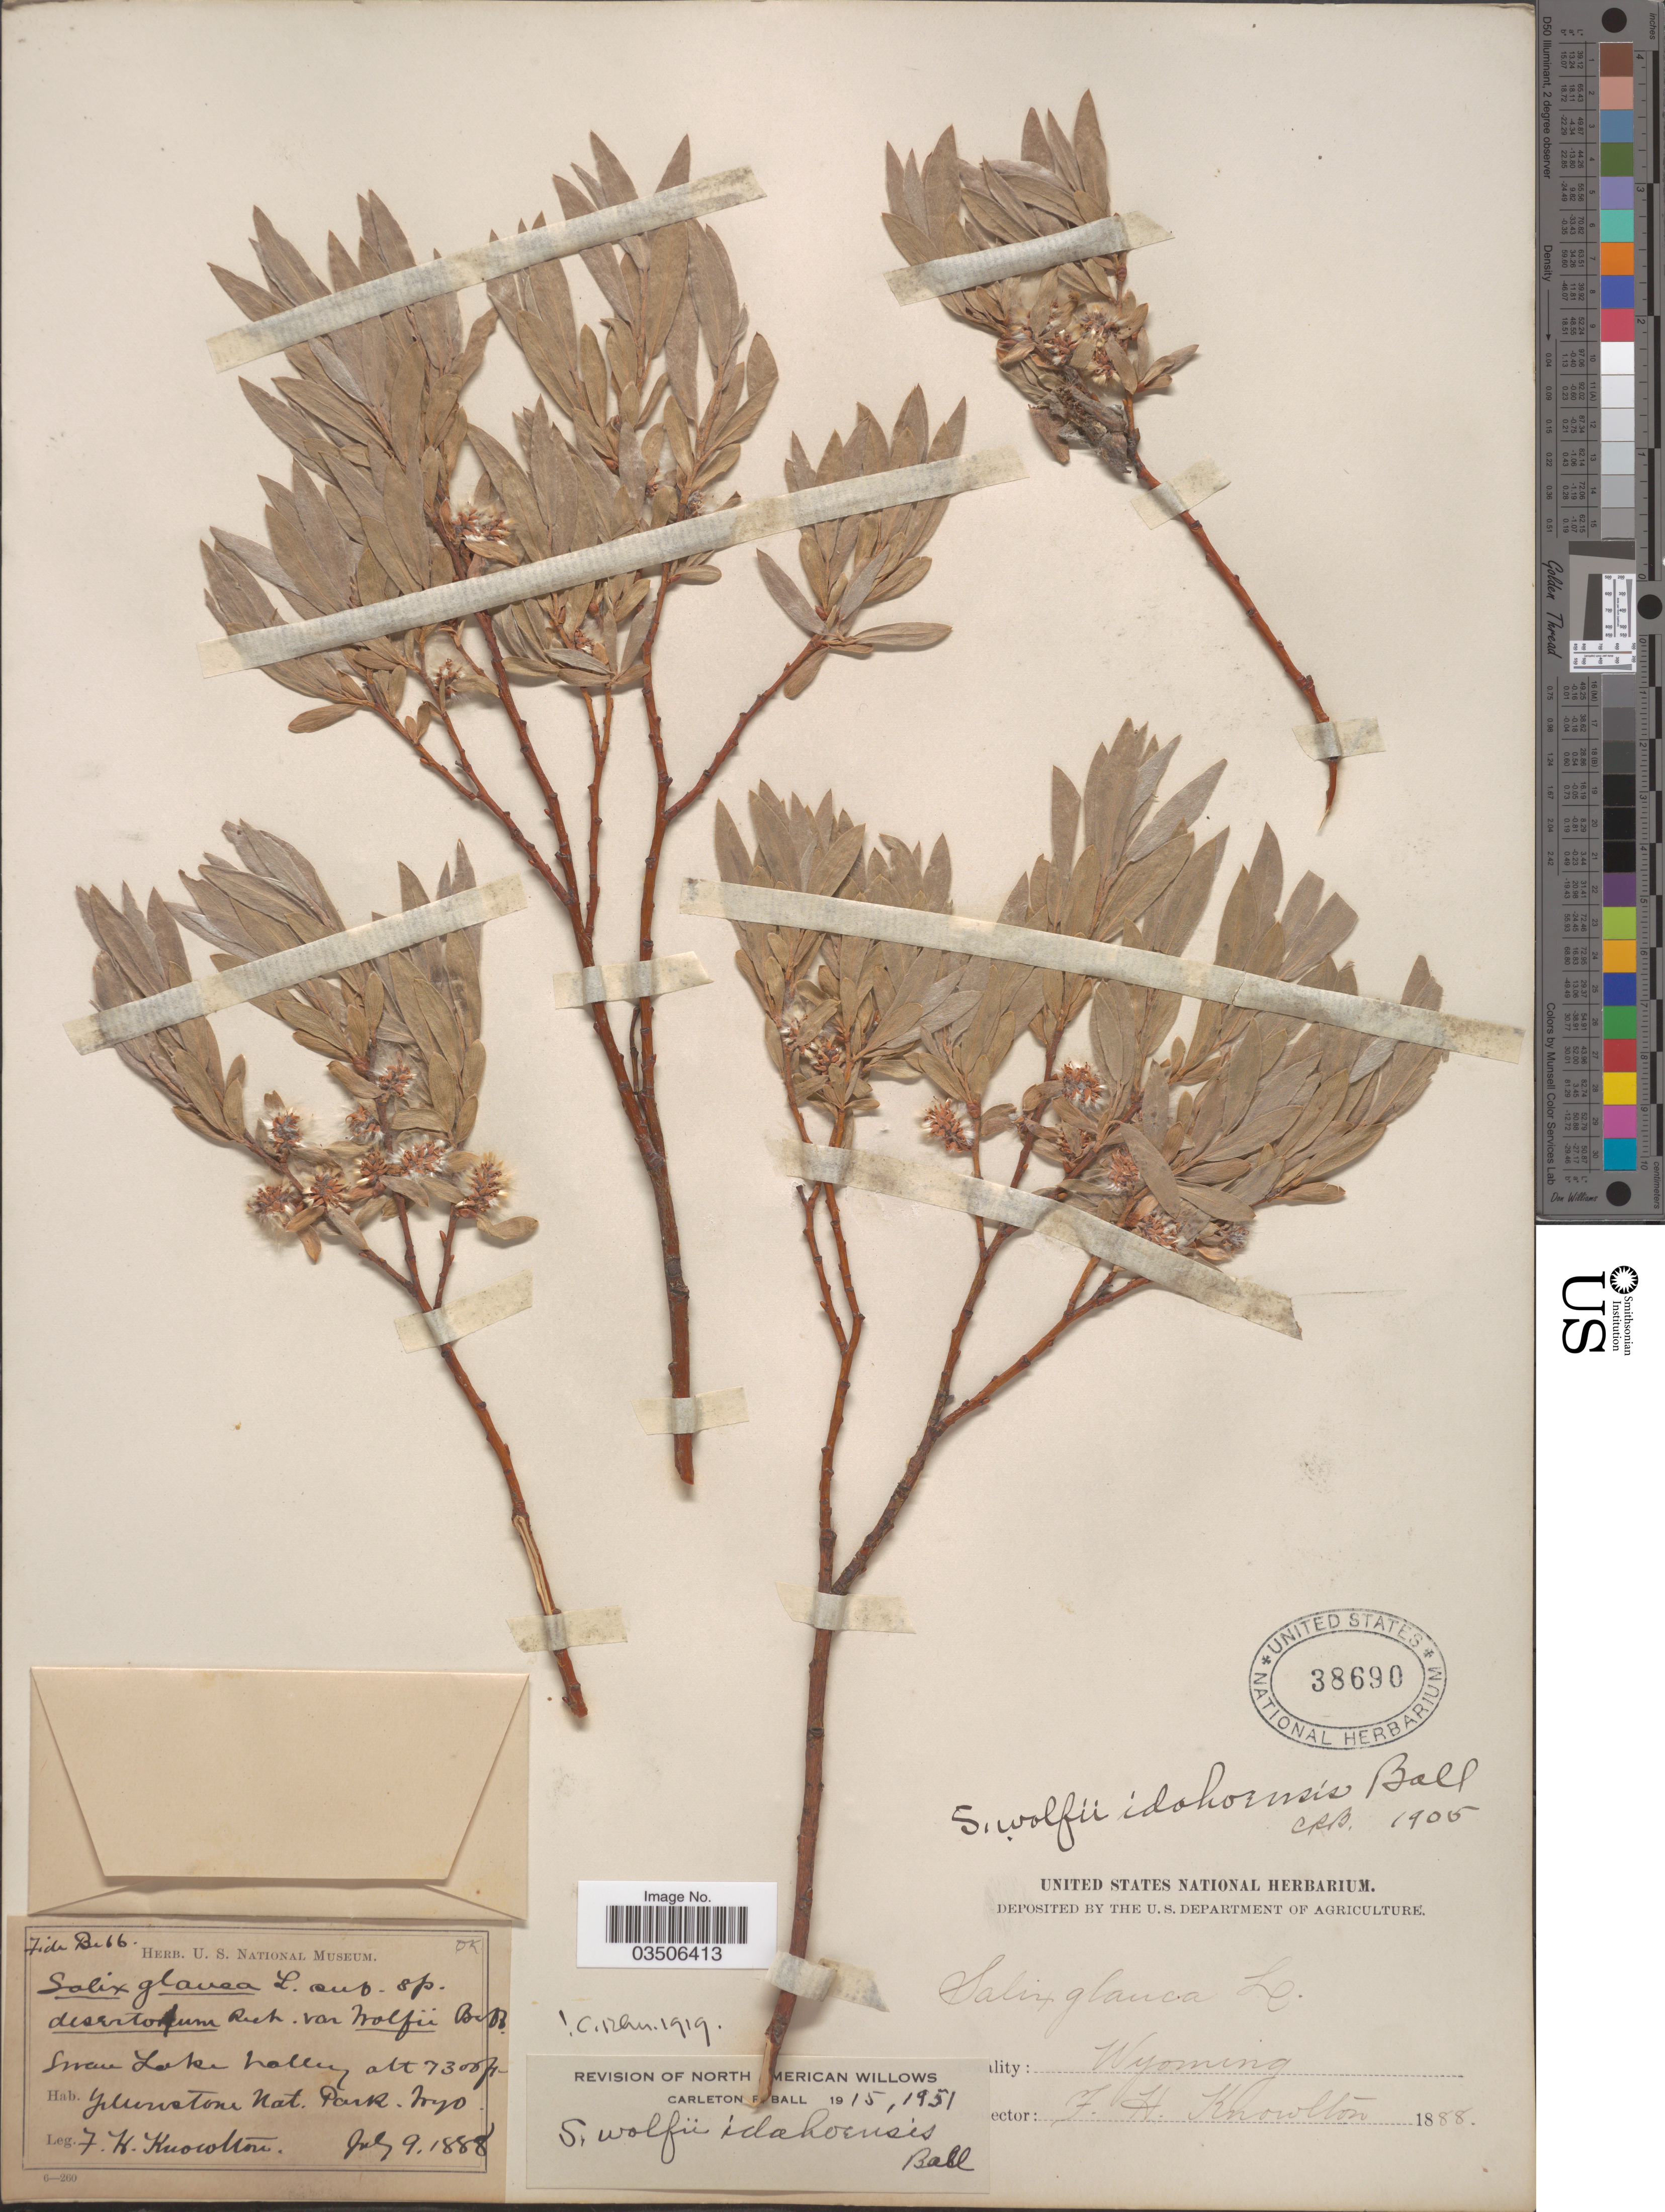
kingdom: Plantae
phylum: Tracheophyta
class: Magnoliopsida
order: Malpighiales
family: Salicaceae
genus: Salix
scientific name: Salix wolfii var. idahoensis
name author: C.R. Ball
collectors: F. H. Knowlton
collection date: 1888-07-09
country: United States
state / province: Wyoming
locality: Swan Lake valley. Yellowstone Nat. Park.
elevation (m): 2225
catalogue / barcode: US 38690